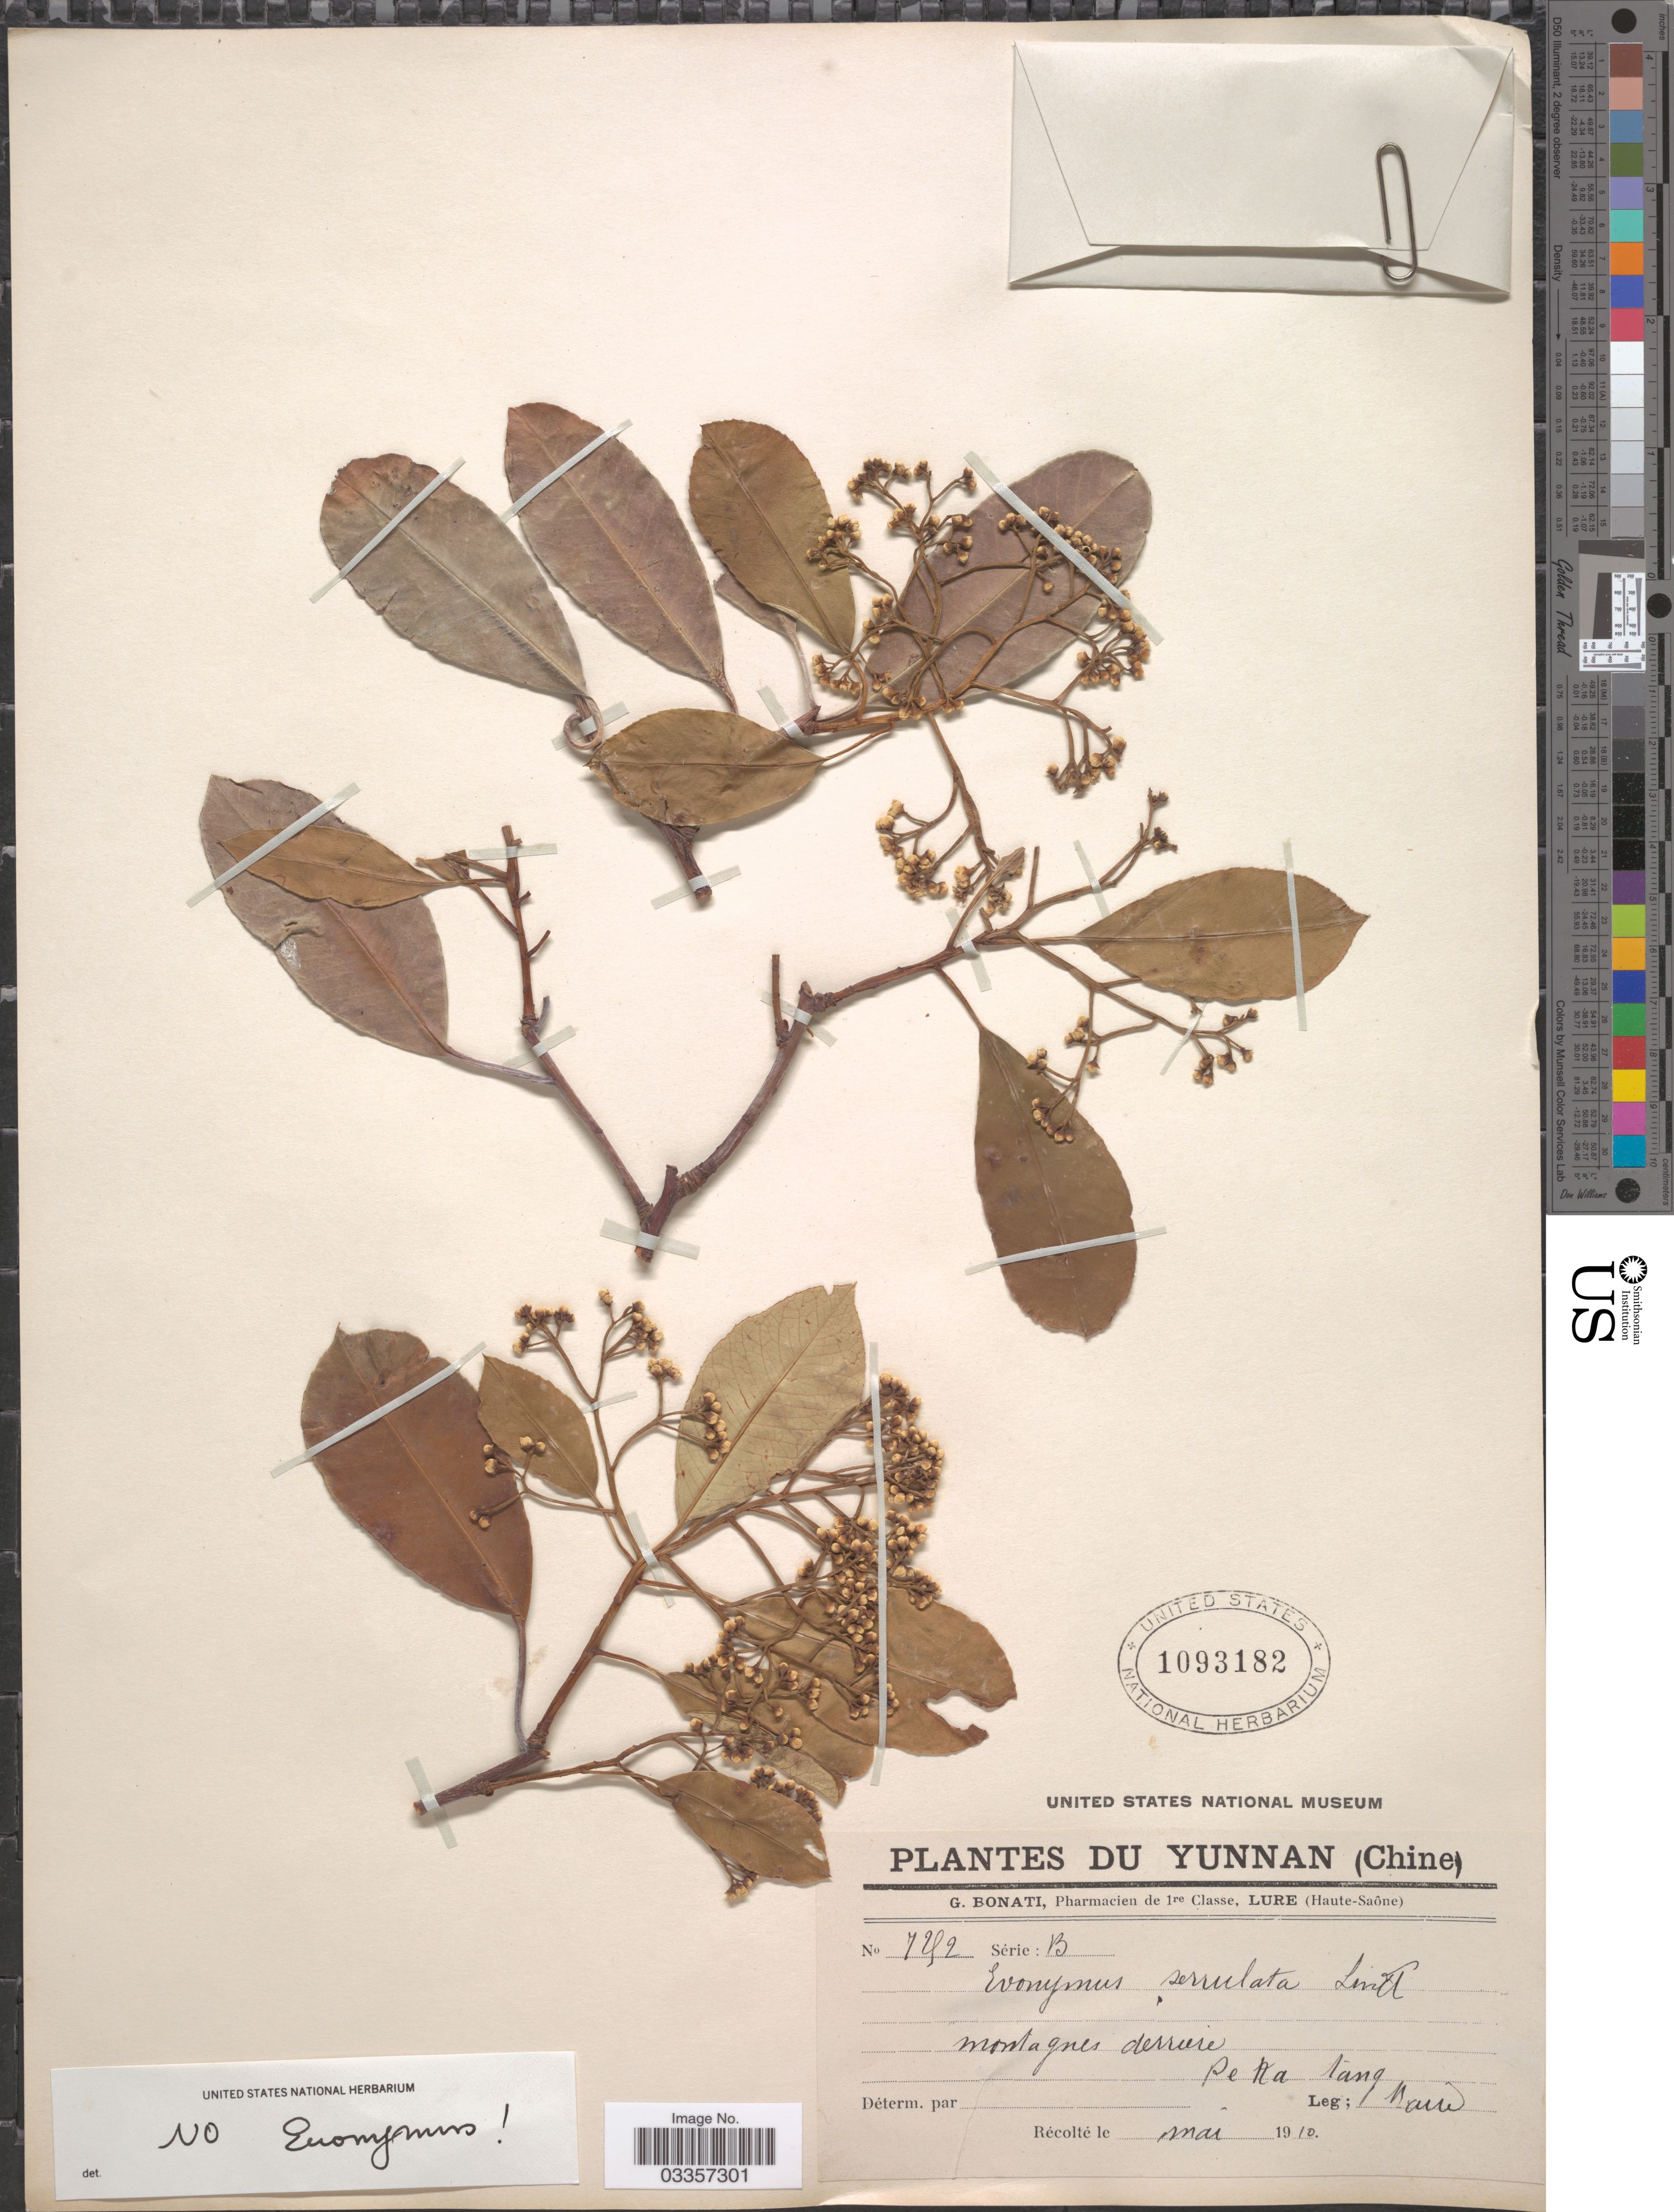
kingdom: Plantae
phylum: Tracheophyta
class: Magnoliopsida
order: Celastrales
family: Celastraceae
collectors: Maire, --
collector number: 7252*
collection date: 1910-05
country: China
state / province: Yunnan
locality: Montagnes derriere. Peha [interpreted] tang.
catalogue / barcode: US 1093182